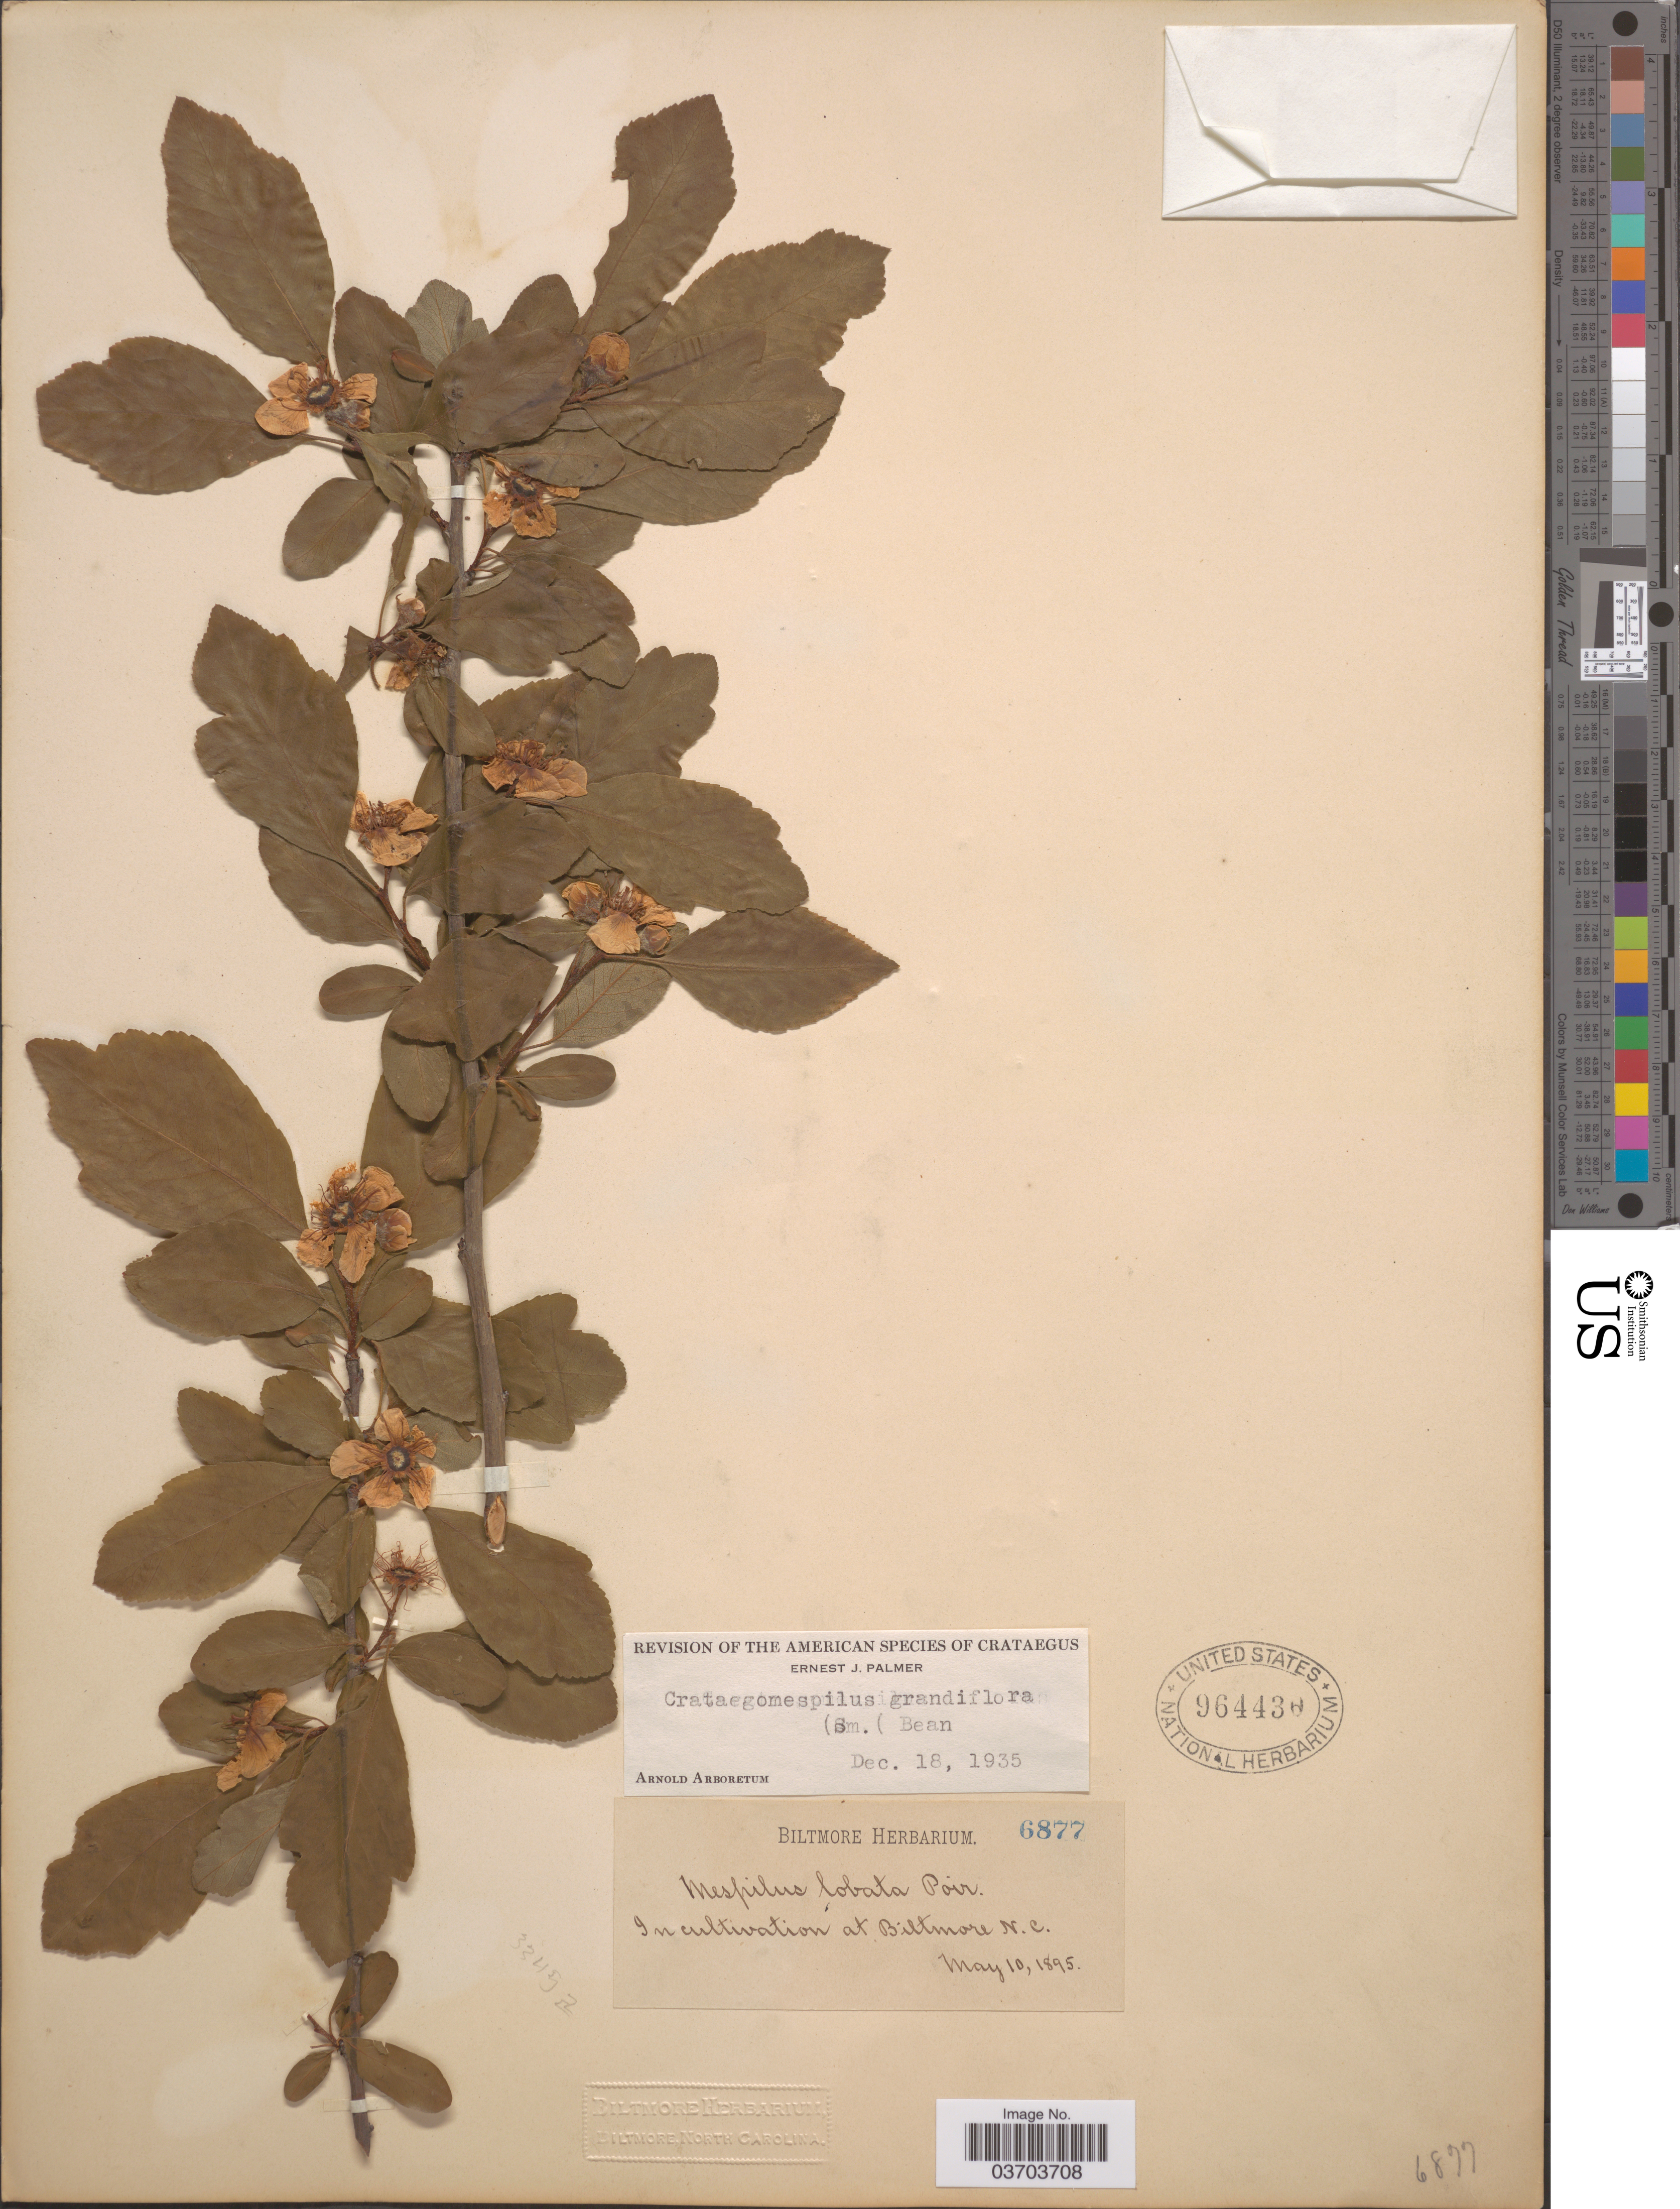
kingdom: Plantae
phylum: Tracheophyta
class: Magnoliopsida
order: Rosales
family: Rosaceae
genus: Crataegus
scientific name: Crataegus x lobata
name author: (Poir.) Bosc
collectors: ex herb. Biltmore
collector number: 6877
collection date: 1895-05-10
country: United States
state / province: North Carolina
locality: Biltmore.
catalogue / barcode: US 964430